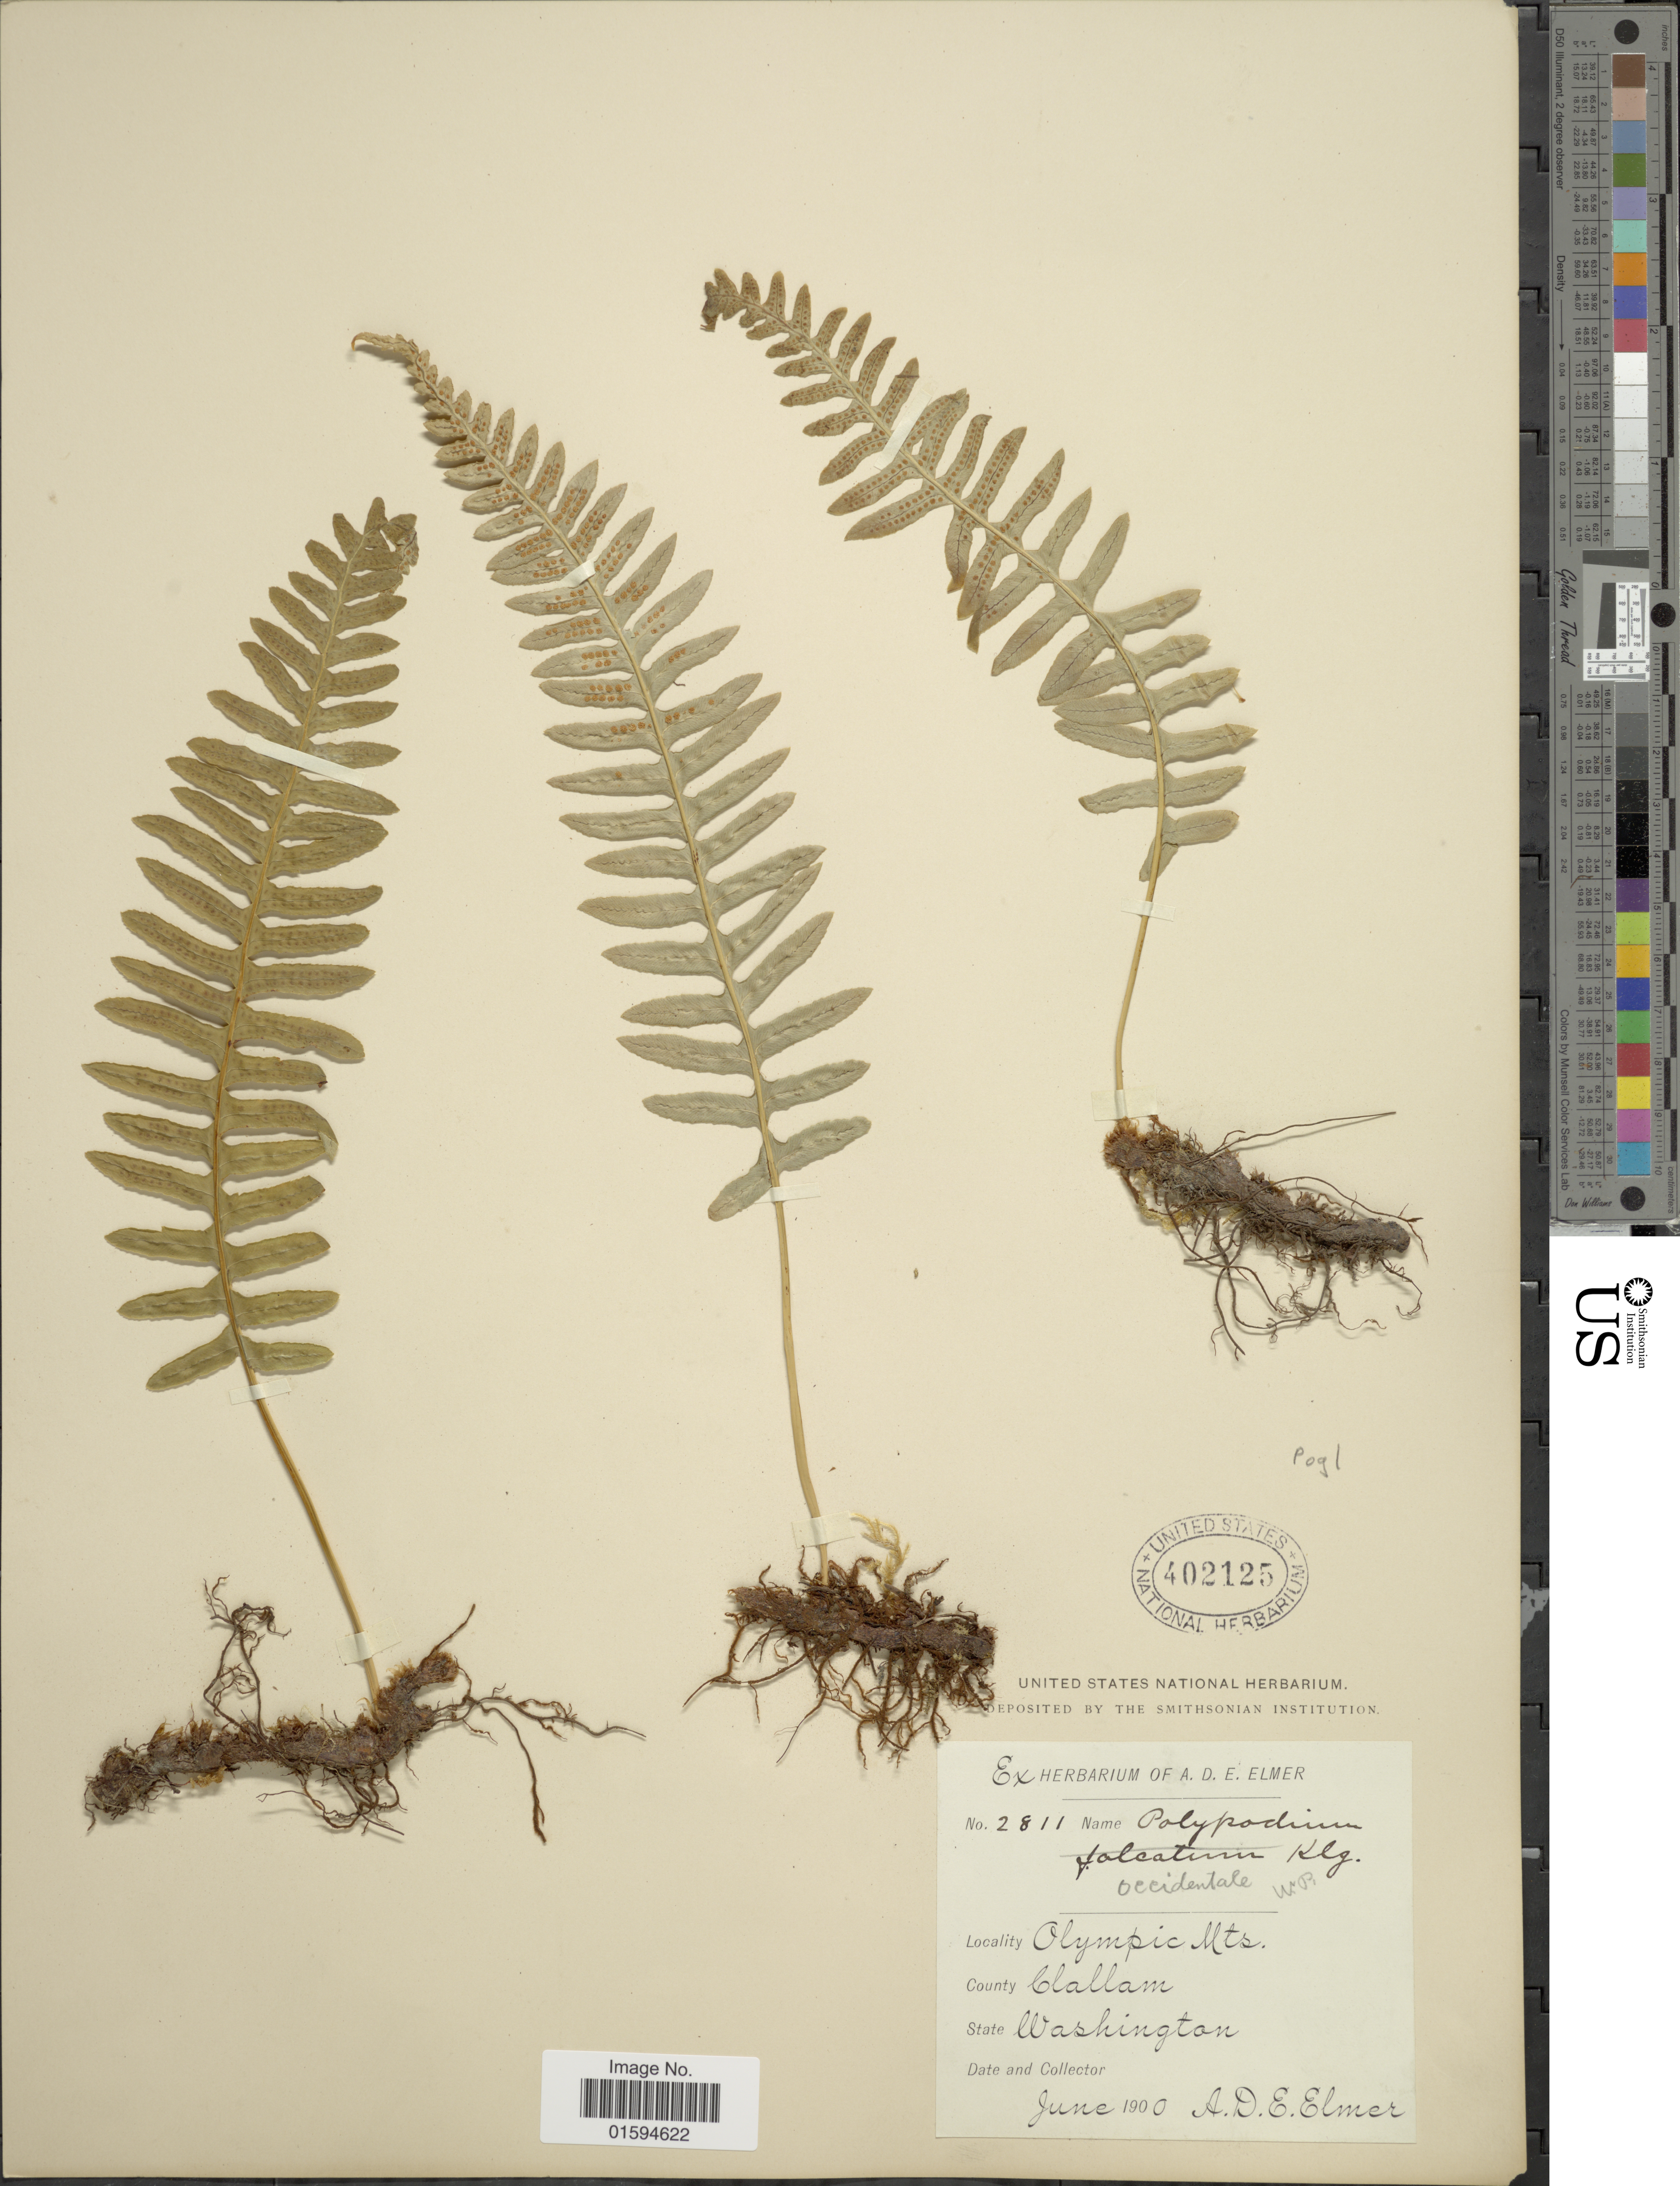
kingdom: Plantae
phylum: Tracheophyta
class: Polypodiopsida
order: Polypodiales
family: Polypodiaceae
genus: Polypodium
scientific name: Polypodium glycyrrhiza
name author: D.C. Eaton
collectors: A. D. E. Elmer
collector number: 2811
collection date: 1900-06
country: United States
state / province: Washington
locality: Olympic Mts., Clallam.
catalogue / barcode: US 402125